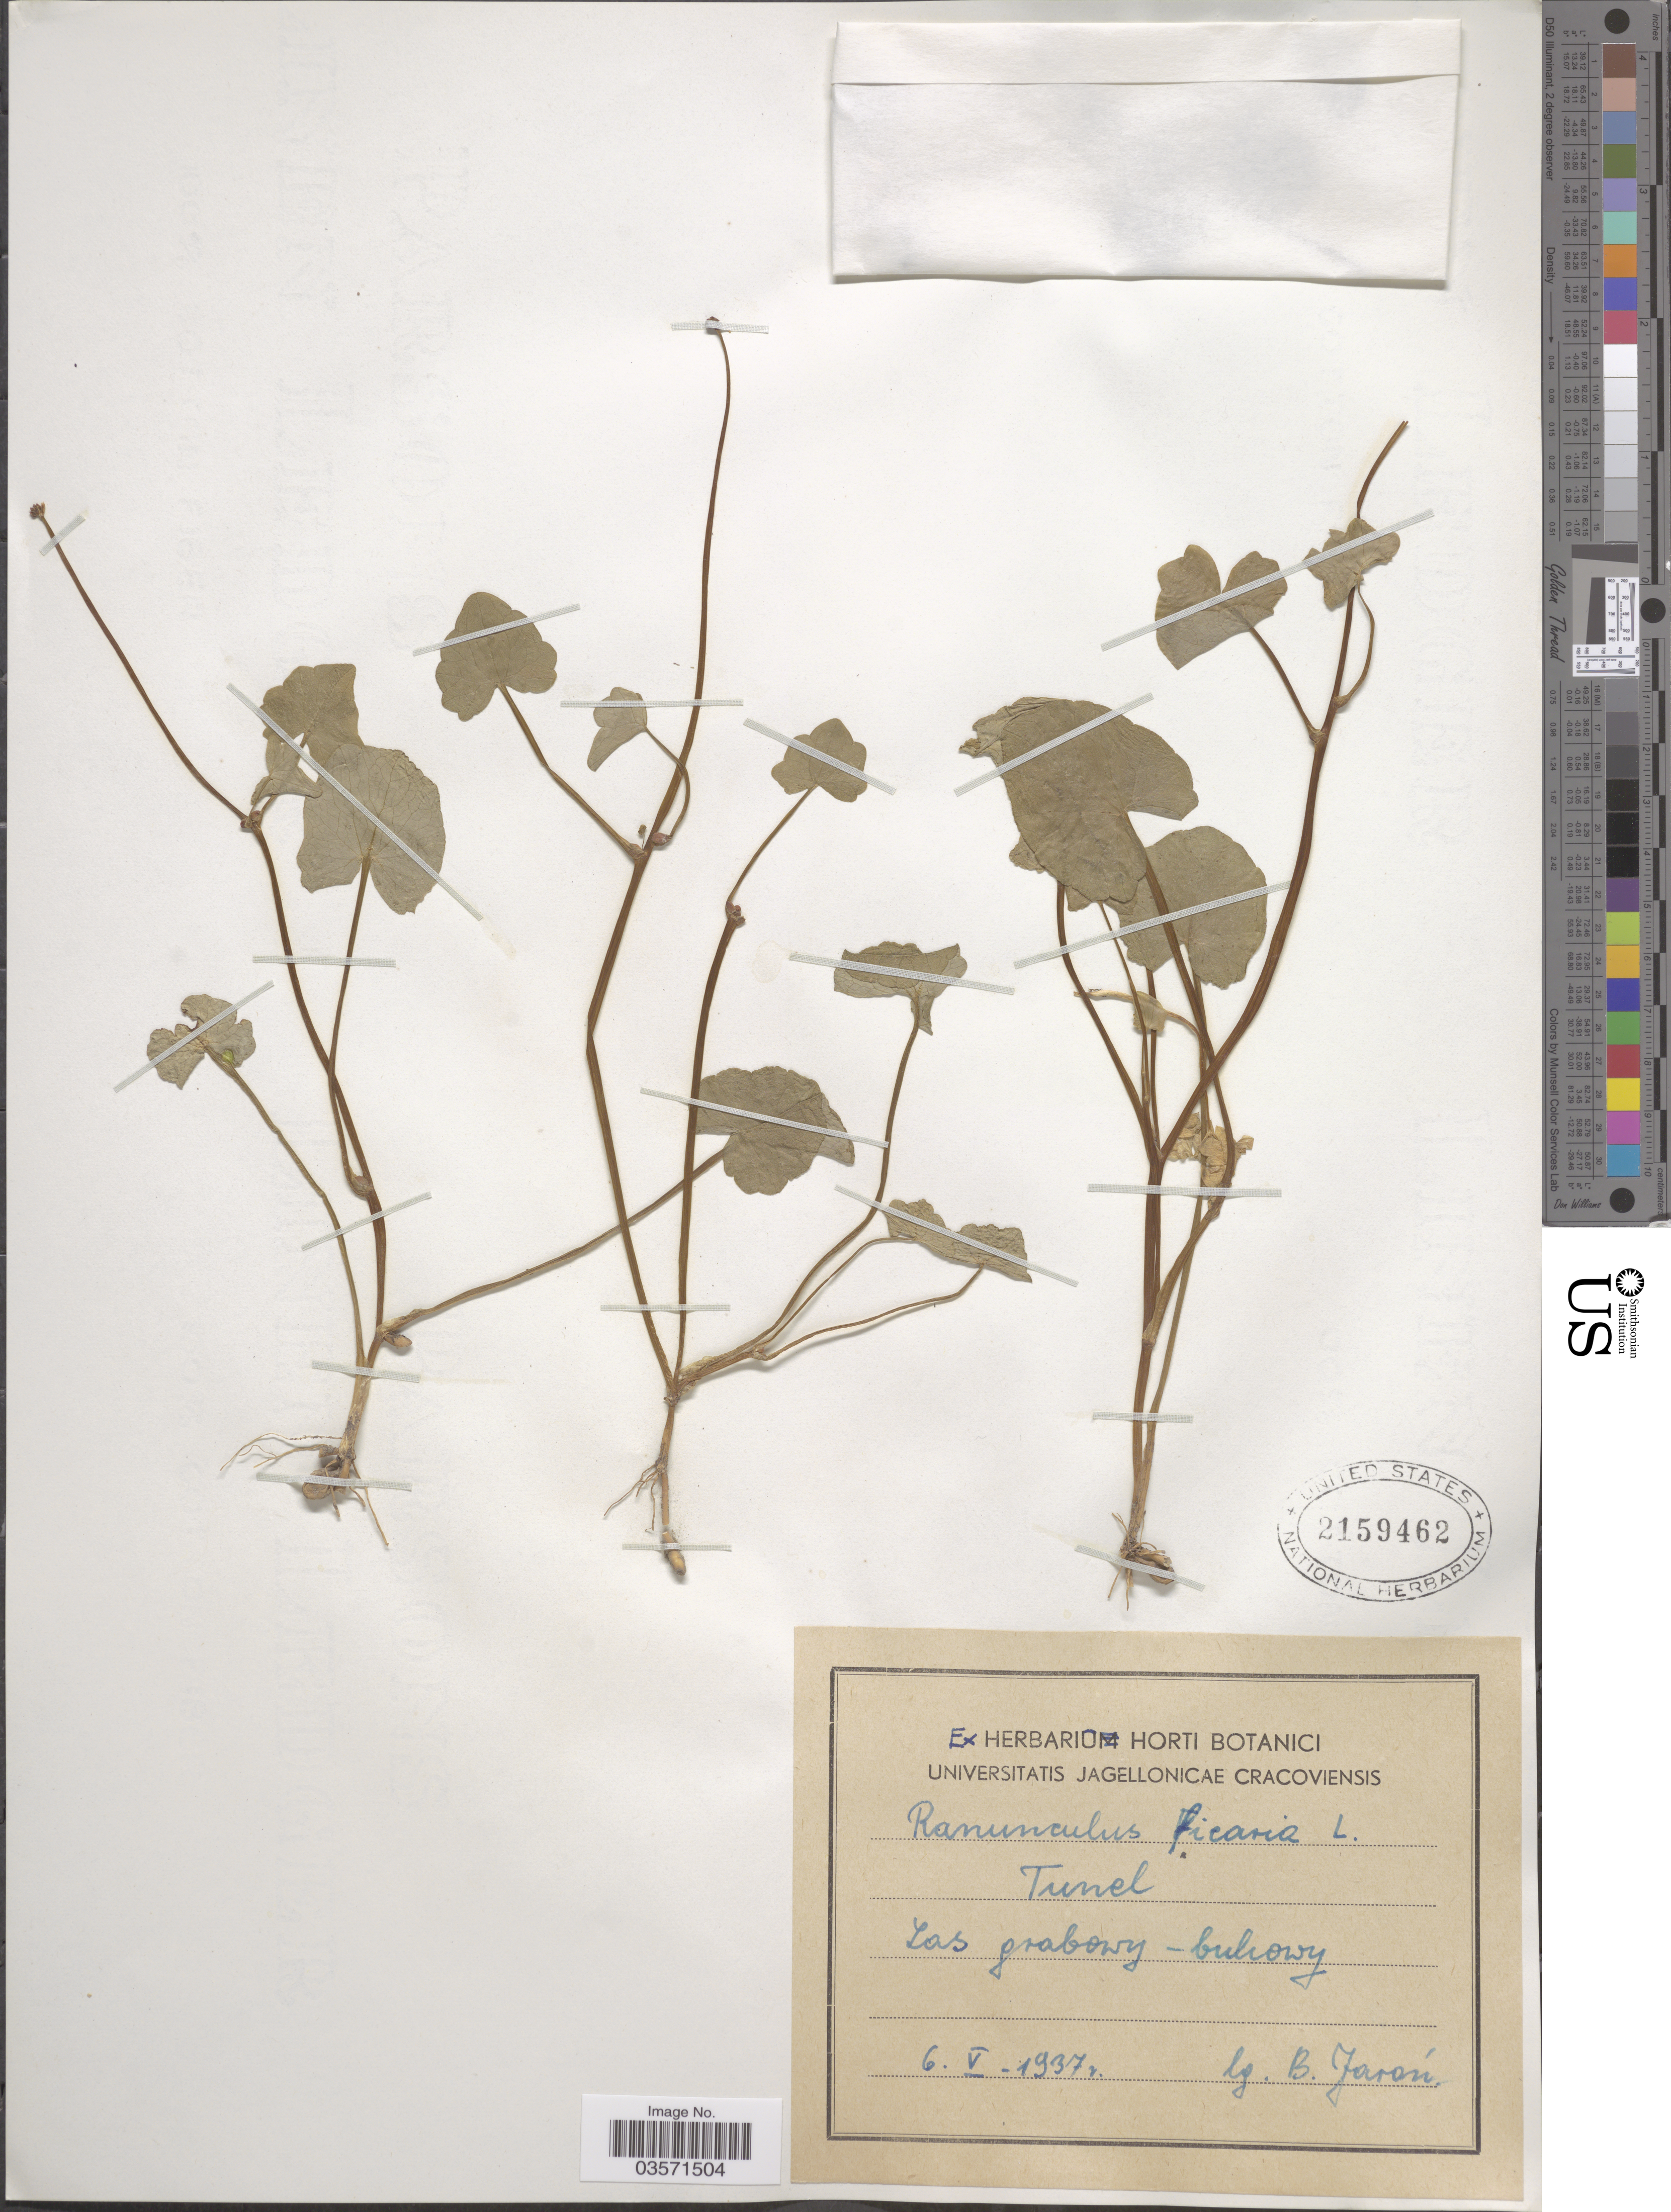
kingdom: Plantae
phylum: Tracheophyta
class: Magnoliopsida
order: Ranunculales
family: Ranunculaceae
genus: Ficaria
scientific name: Ficaria verna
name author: Huds.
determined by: Strong, M. T., (US), Smithsonian Institution - National Museum of Natural History (UNITED STATES)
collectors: B. Jaron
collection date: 1937-05-06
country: Poland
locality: Zas prabowy - bukowy.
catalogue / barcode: US 2159462